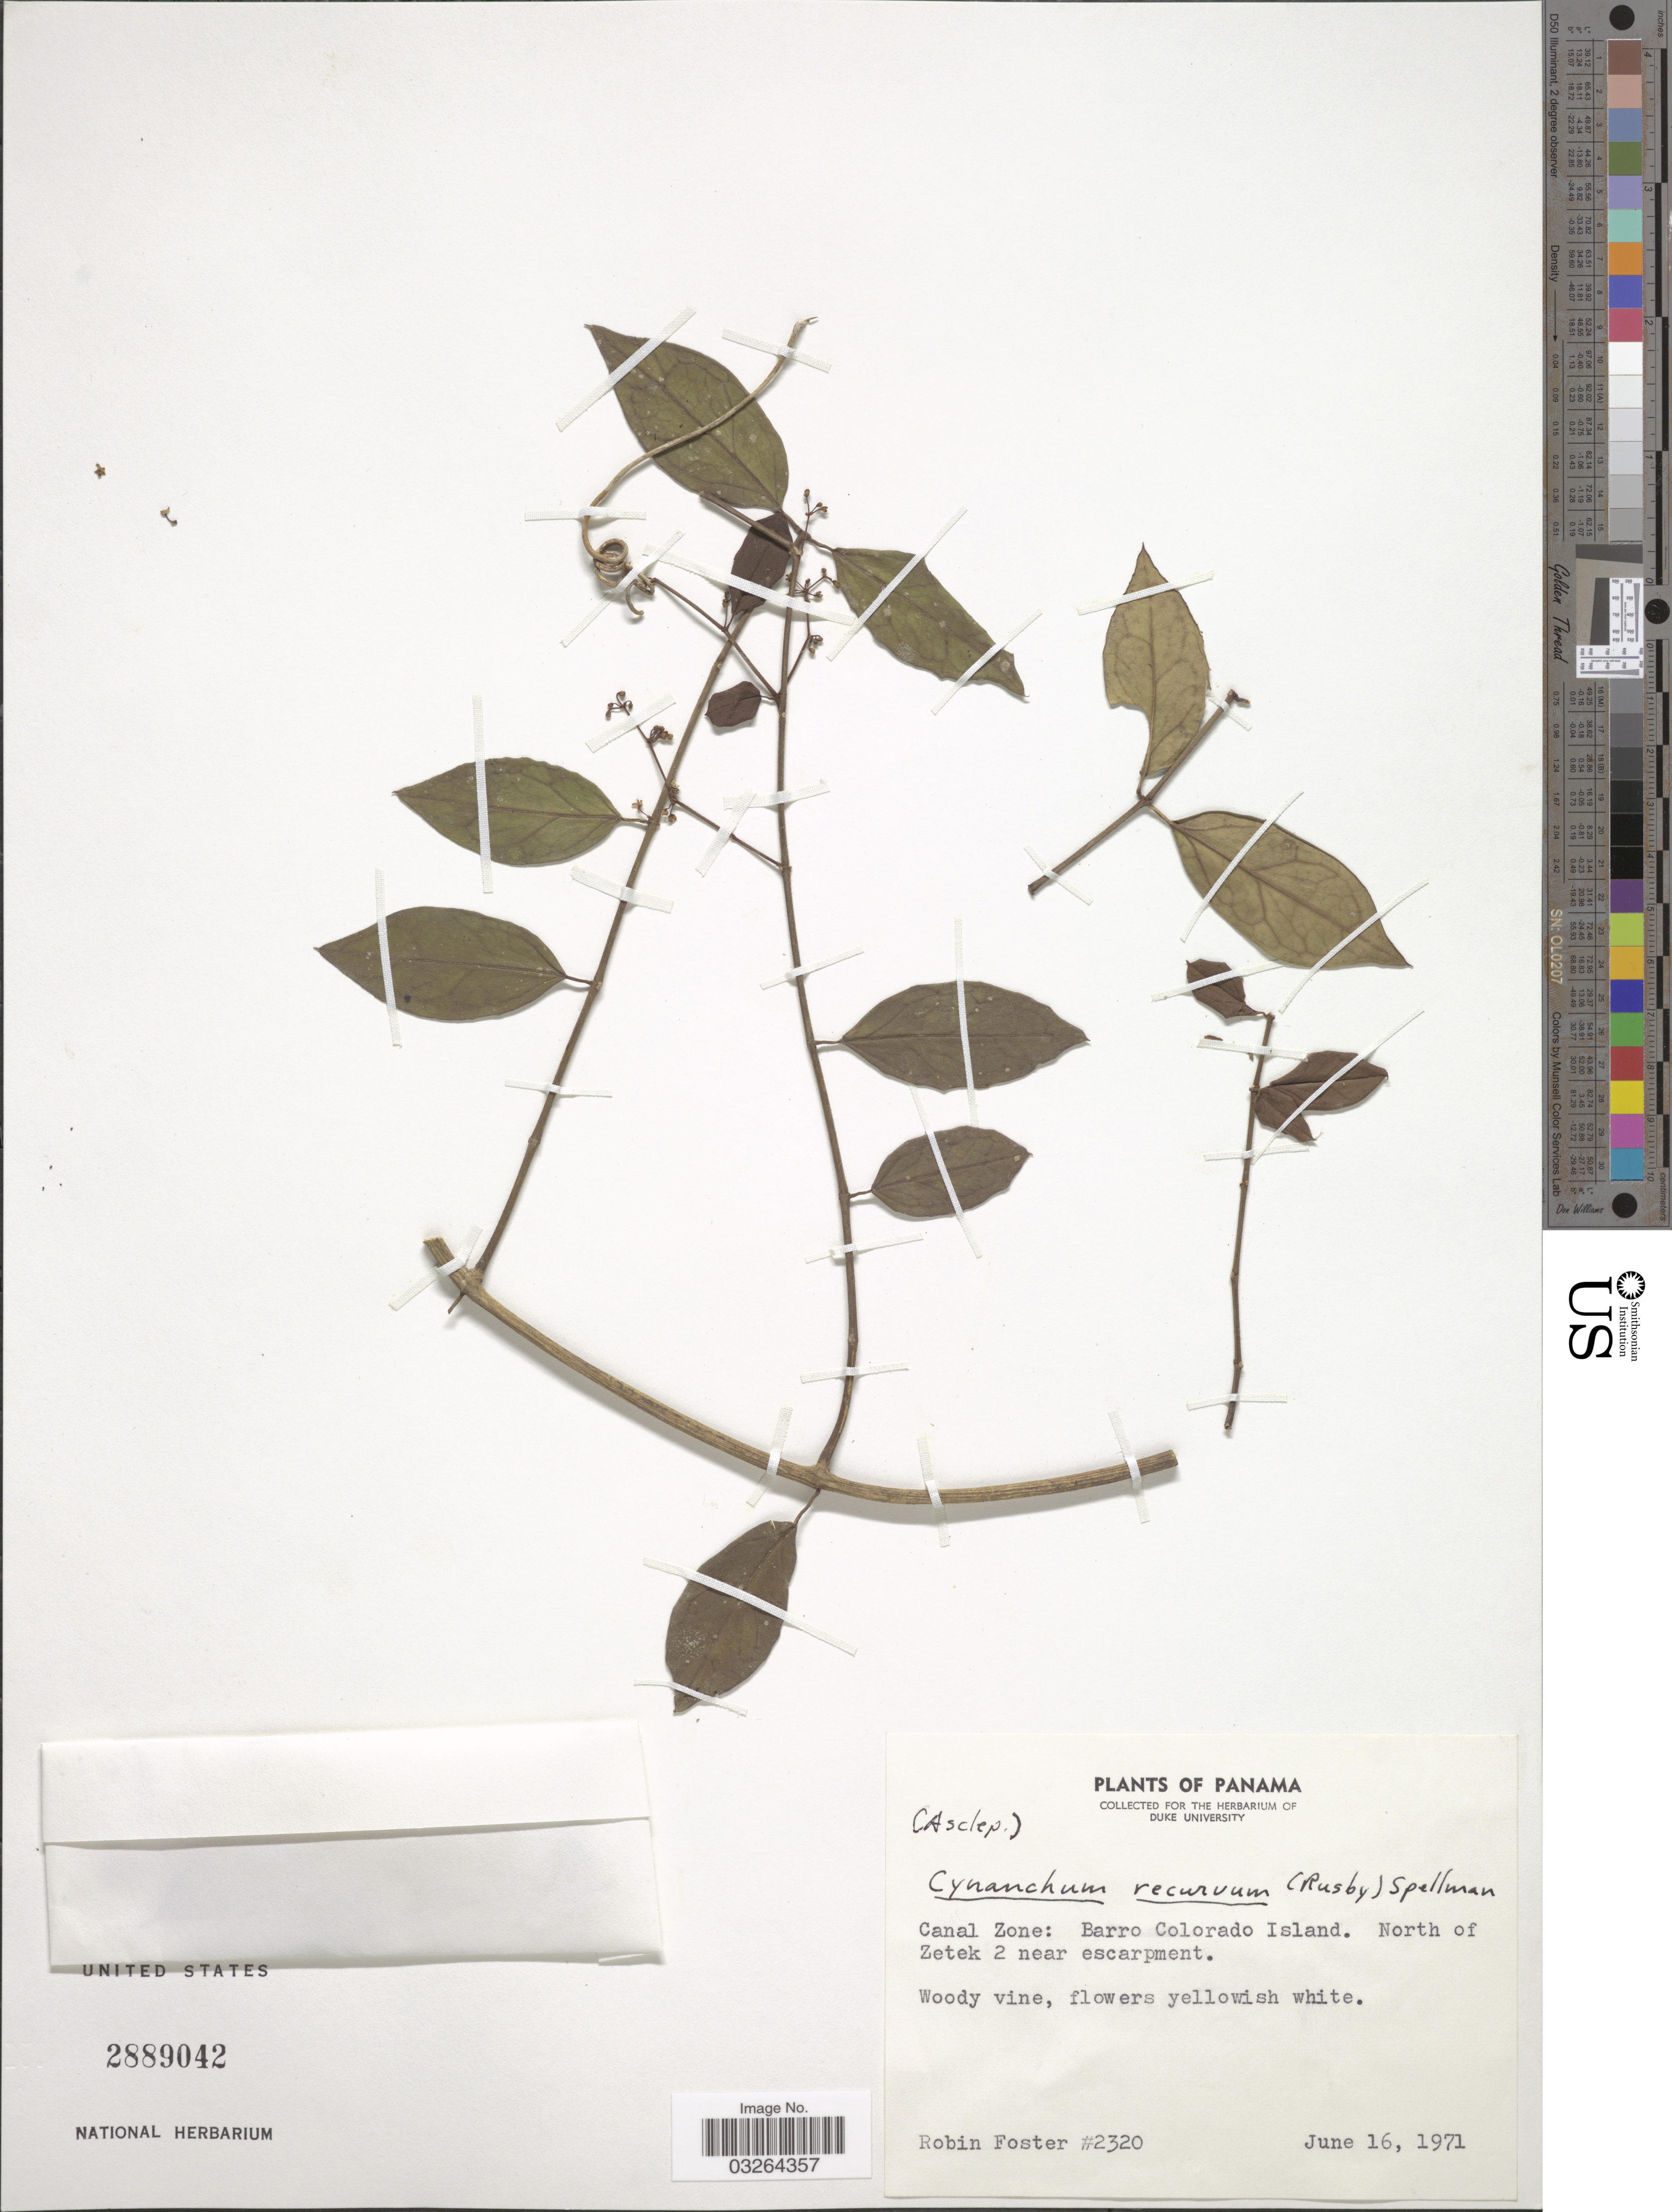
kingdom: Plantae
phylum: Tracheophyta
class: Magnoliopsida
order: Gentianales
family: Apocynaceae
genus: Cynanchum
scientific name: Cynanchum recurvum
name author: (Rusby) Spellman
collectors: R. B. Foster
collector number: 2320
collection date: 1971-06-16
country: Panama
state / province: Panamá Oeste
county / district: Canal Zone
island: Barro Colorado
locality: Canal Zone: Barro Colorado Island. North of Zetek 2 near escarpment.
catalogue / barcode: US 2889042